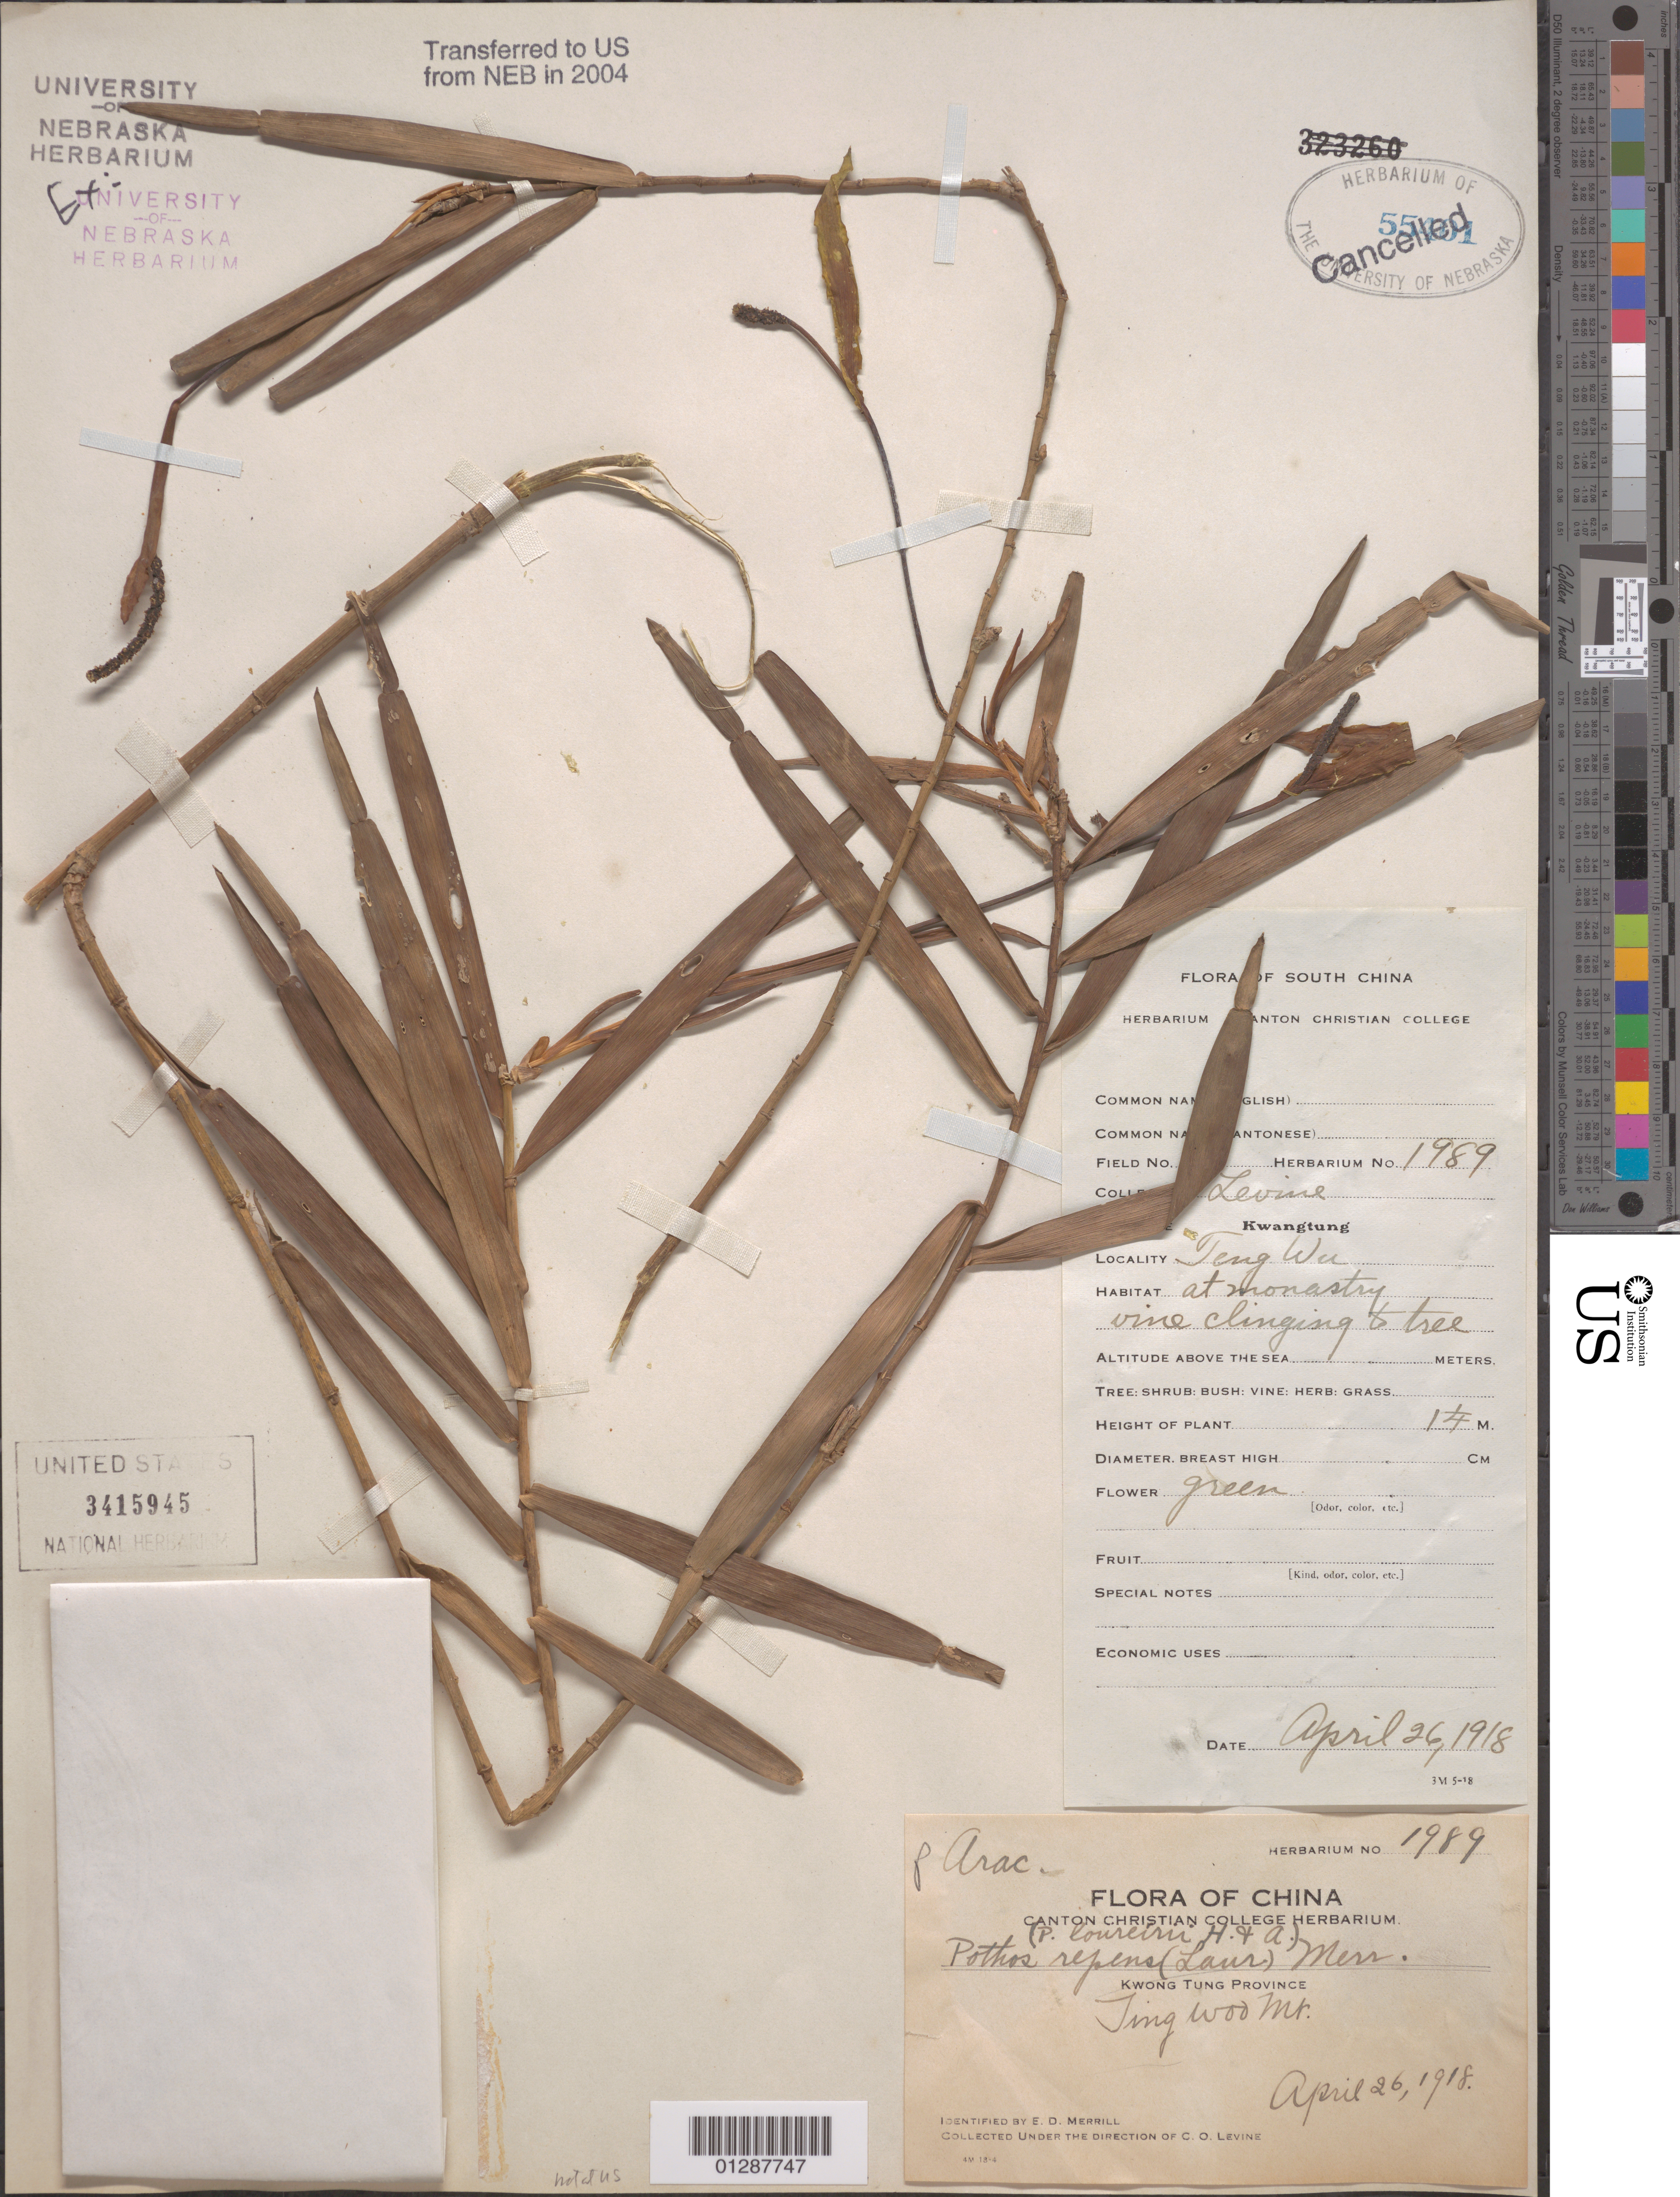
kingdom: Plantae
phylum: Tracheophyta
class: Liliopsida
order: Alismatales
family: Araceae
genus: Pothos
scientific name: Pothos repens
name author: (Lour.) Druce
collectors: C. O. Levine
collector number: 1989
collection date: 1918-04-26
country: China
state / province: Guangdong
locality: South China. Teng Wu. Kwong Tung Province. Ting Woo Mt.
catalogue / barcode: US 3415945